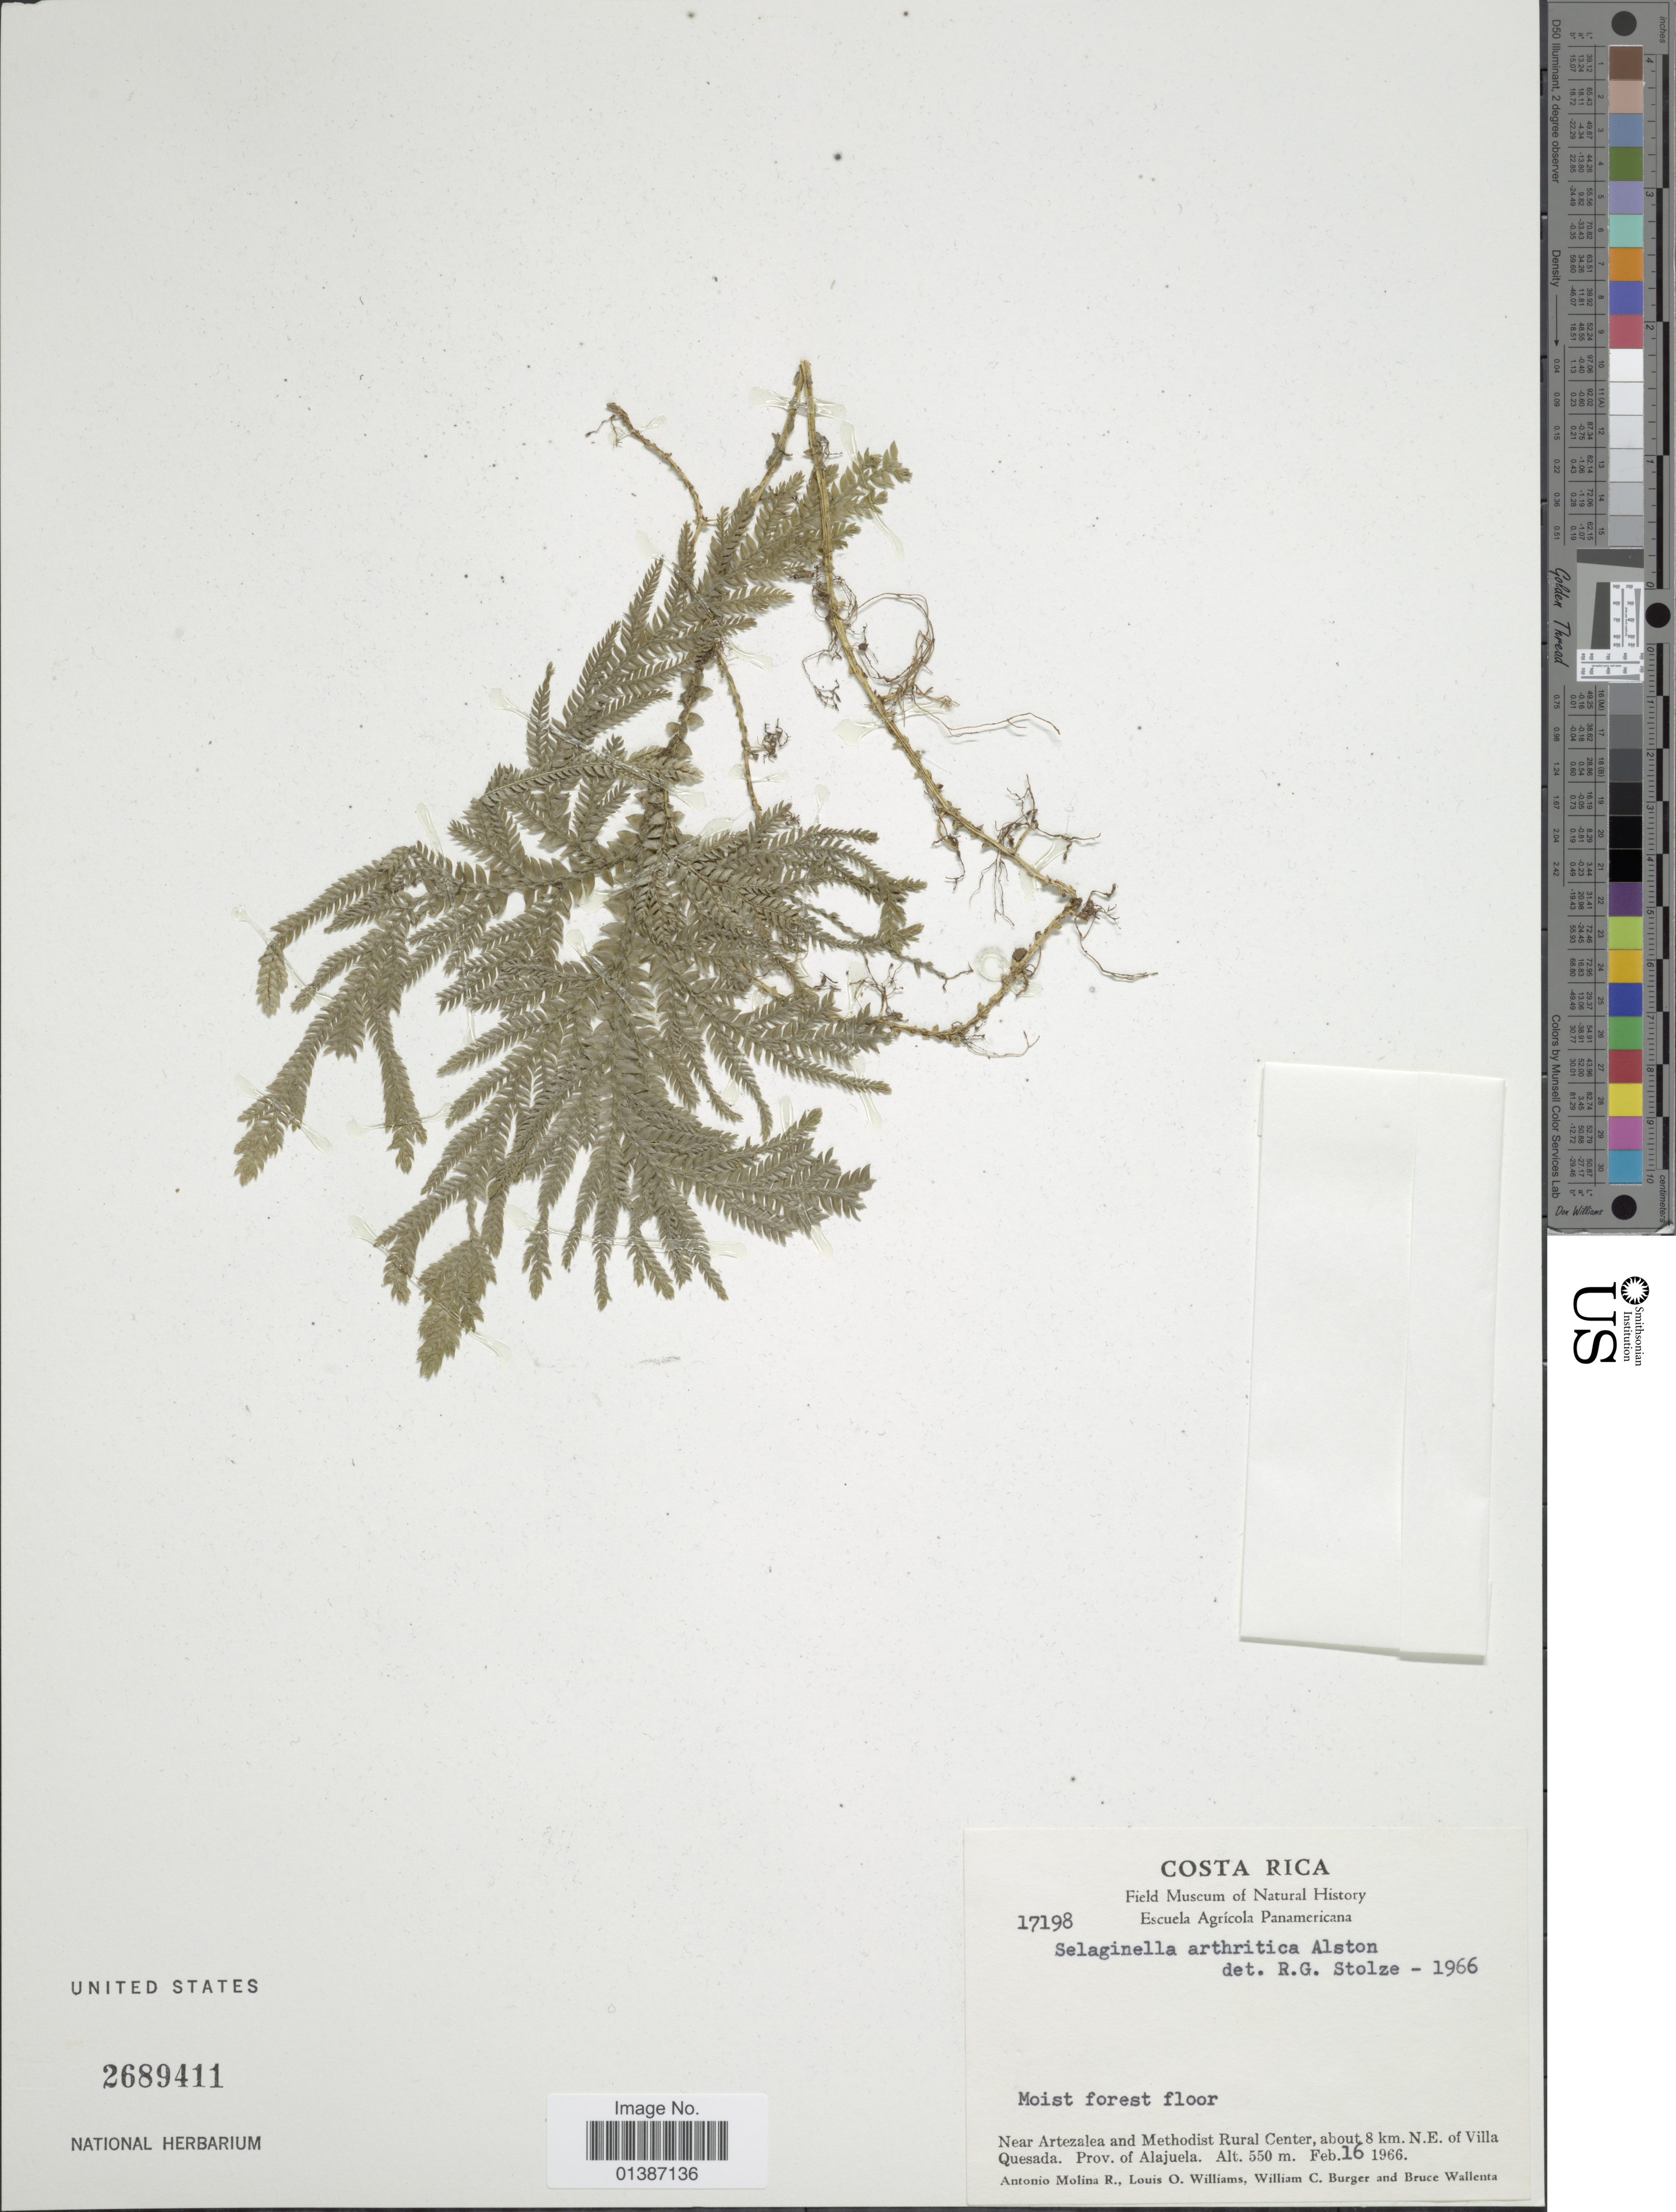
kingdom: Plantae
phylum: Tracheophyta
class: Lycopodiopsida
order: Selaginellales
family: Selaginellaceae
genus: Selaginella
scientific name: Selaginella arthritica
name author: Alston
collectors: A. Molina R., L. O. Williams, W. Burger & B. Wallenta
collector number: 17198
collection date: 1966-02-16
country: Costa Rica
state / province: Alajuela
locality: Near Artezalea and Methodist Rural Center, about 8 km. N.E. of Villa Quesada. Prov. of Alajuela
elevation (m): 550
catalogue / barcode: US 2689411